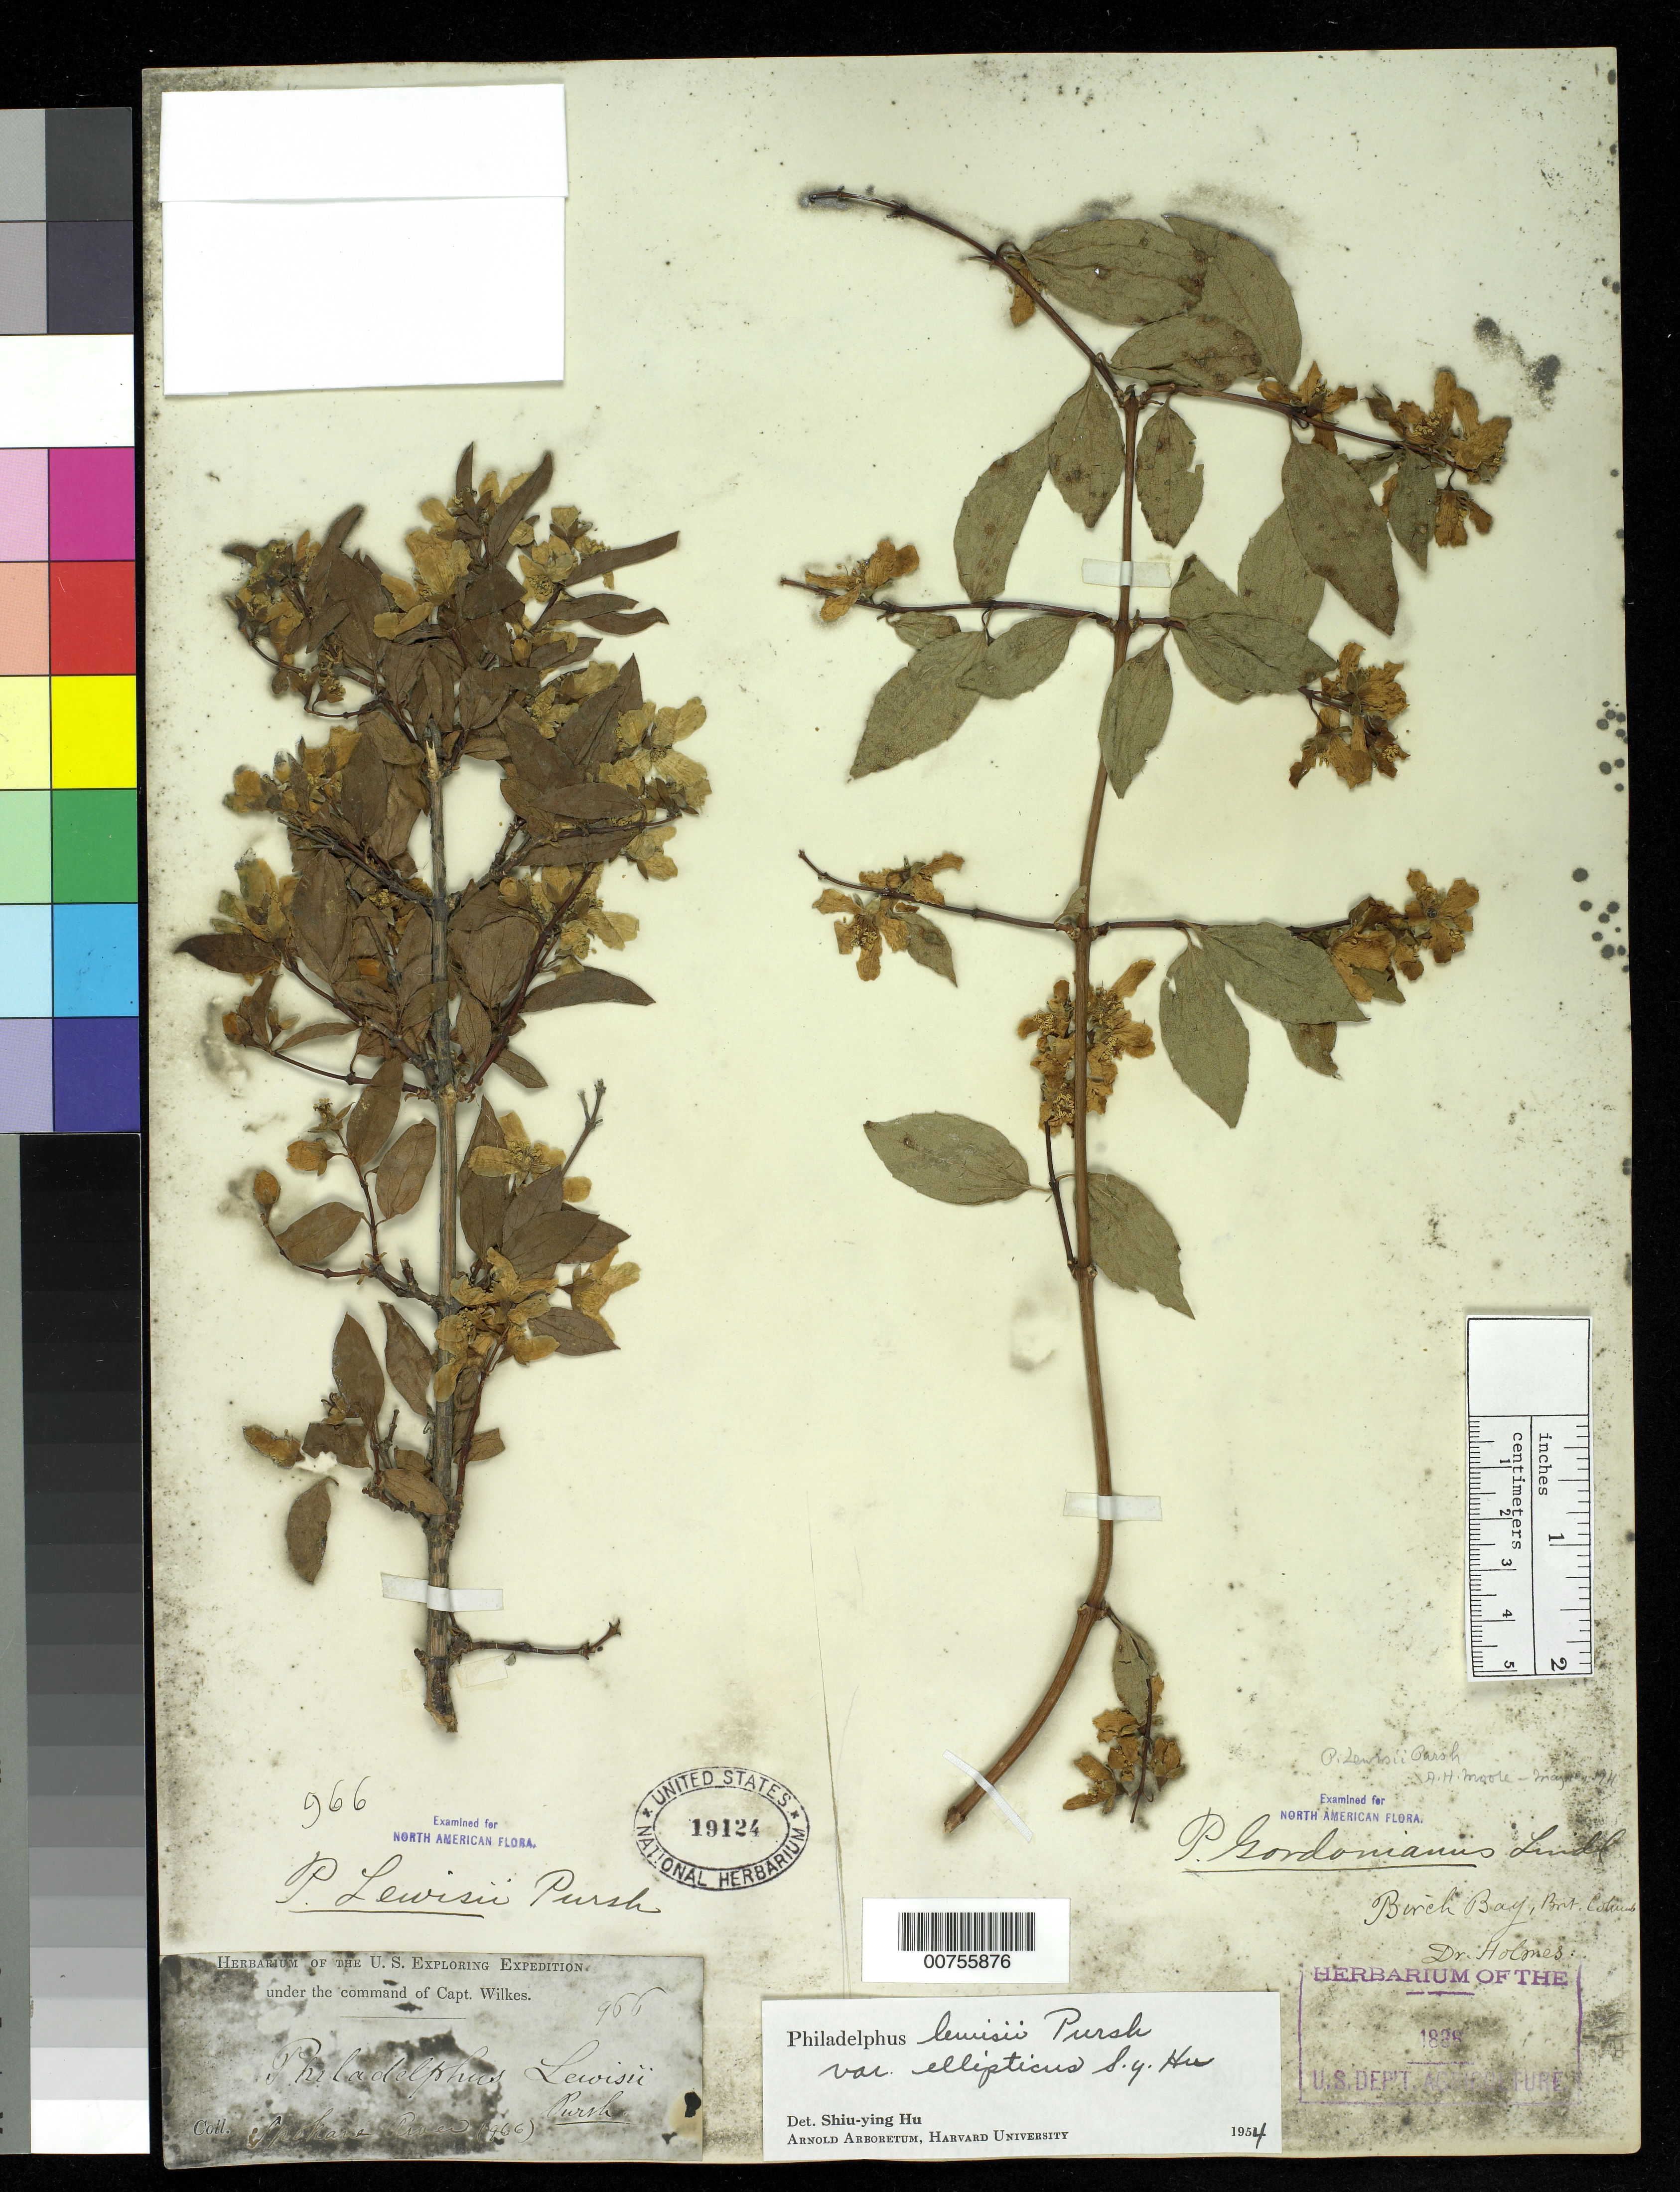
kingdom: Plantae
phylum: Tracheophyta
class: Magnoliopsida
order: Cornales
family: Hydrangeaceae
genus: Philadelphus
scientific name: Philadelphus lewisii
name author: Pursh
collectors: Wilkes Explor. Exped.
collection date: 1838/1842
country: United States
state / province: Washington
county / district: Spokane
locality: Spokane River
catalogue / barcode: US 19124